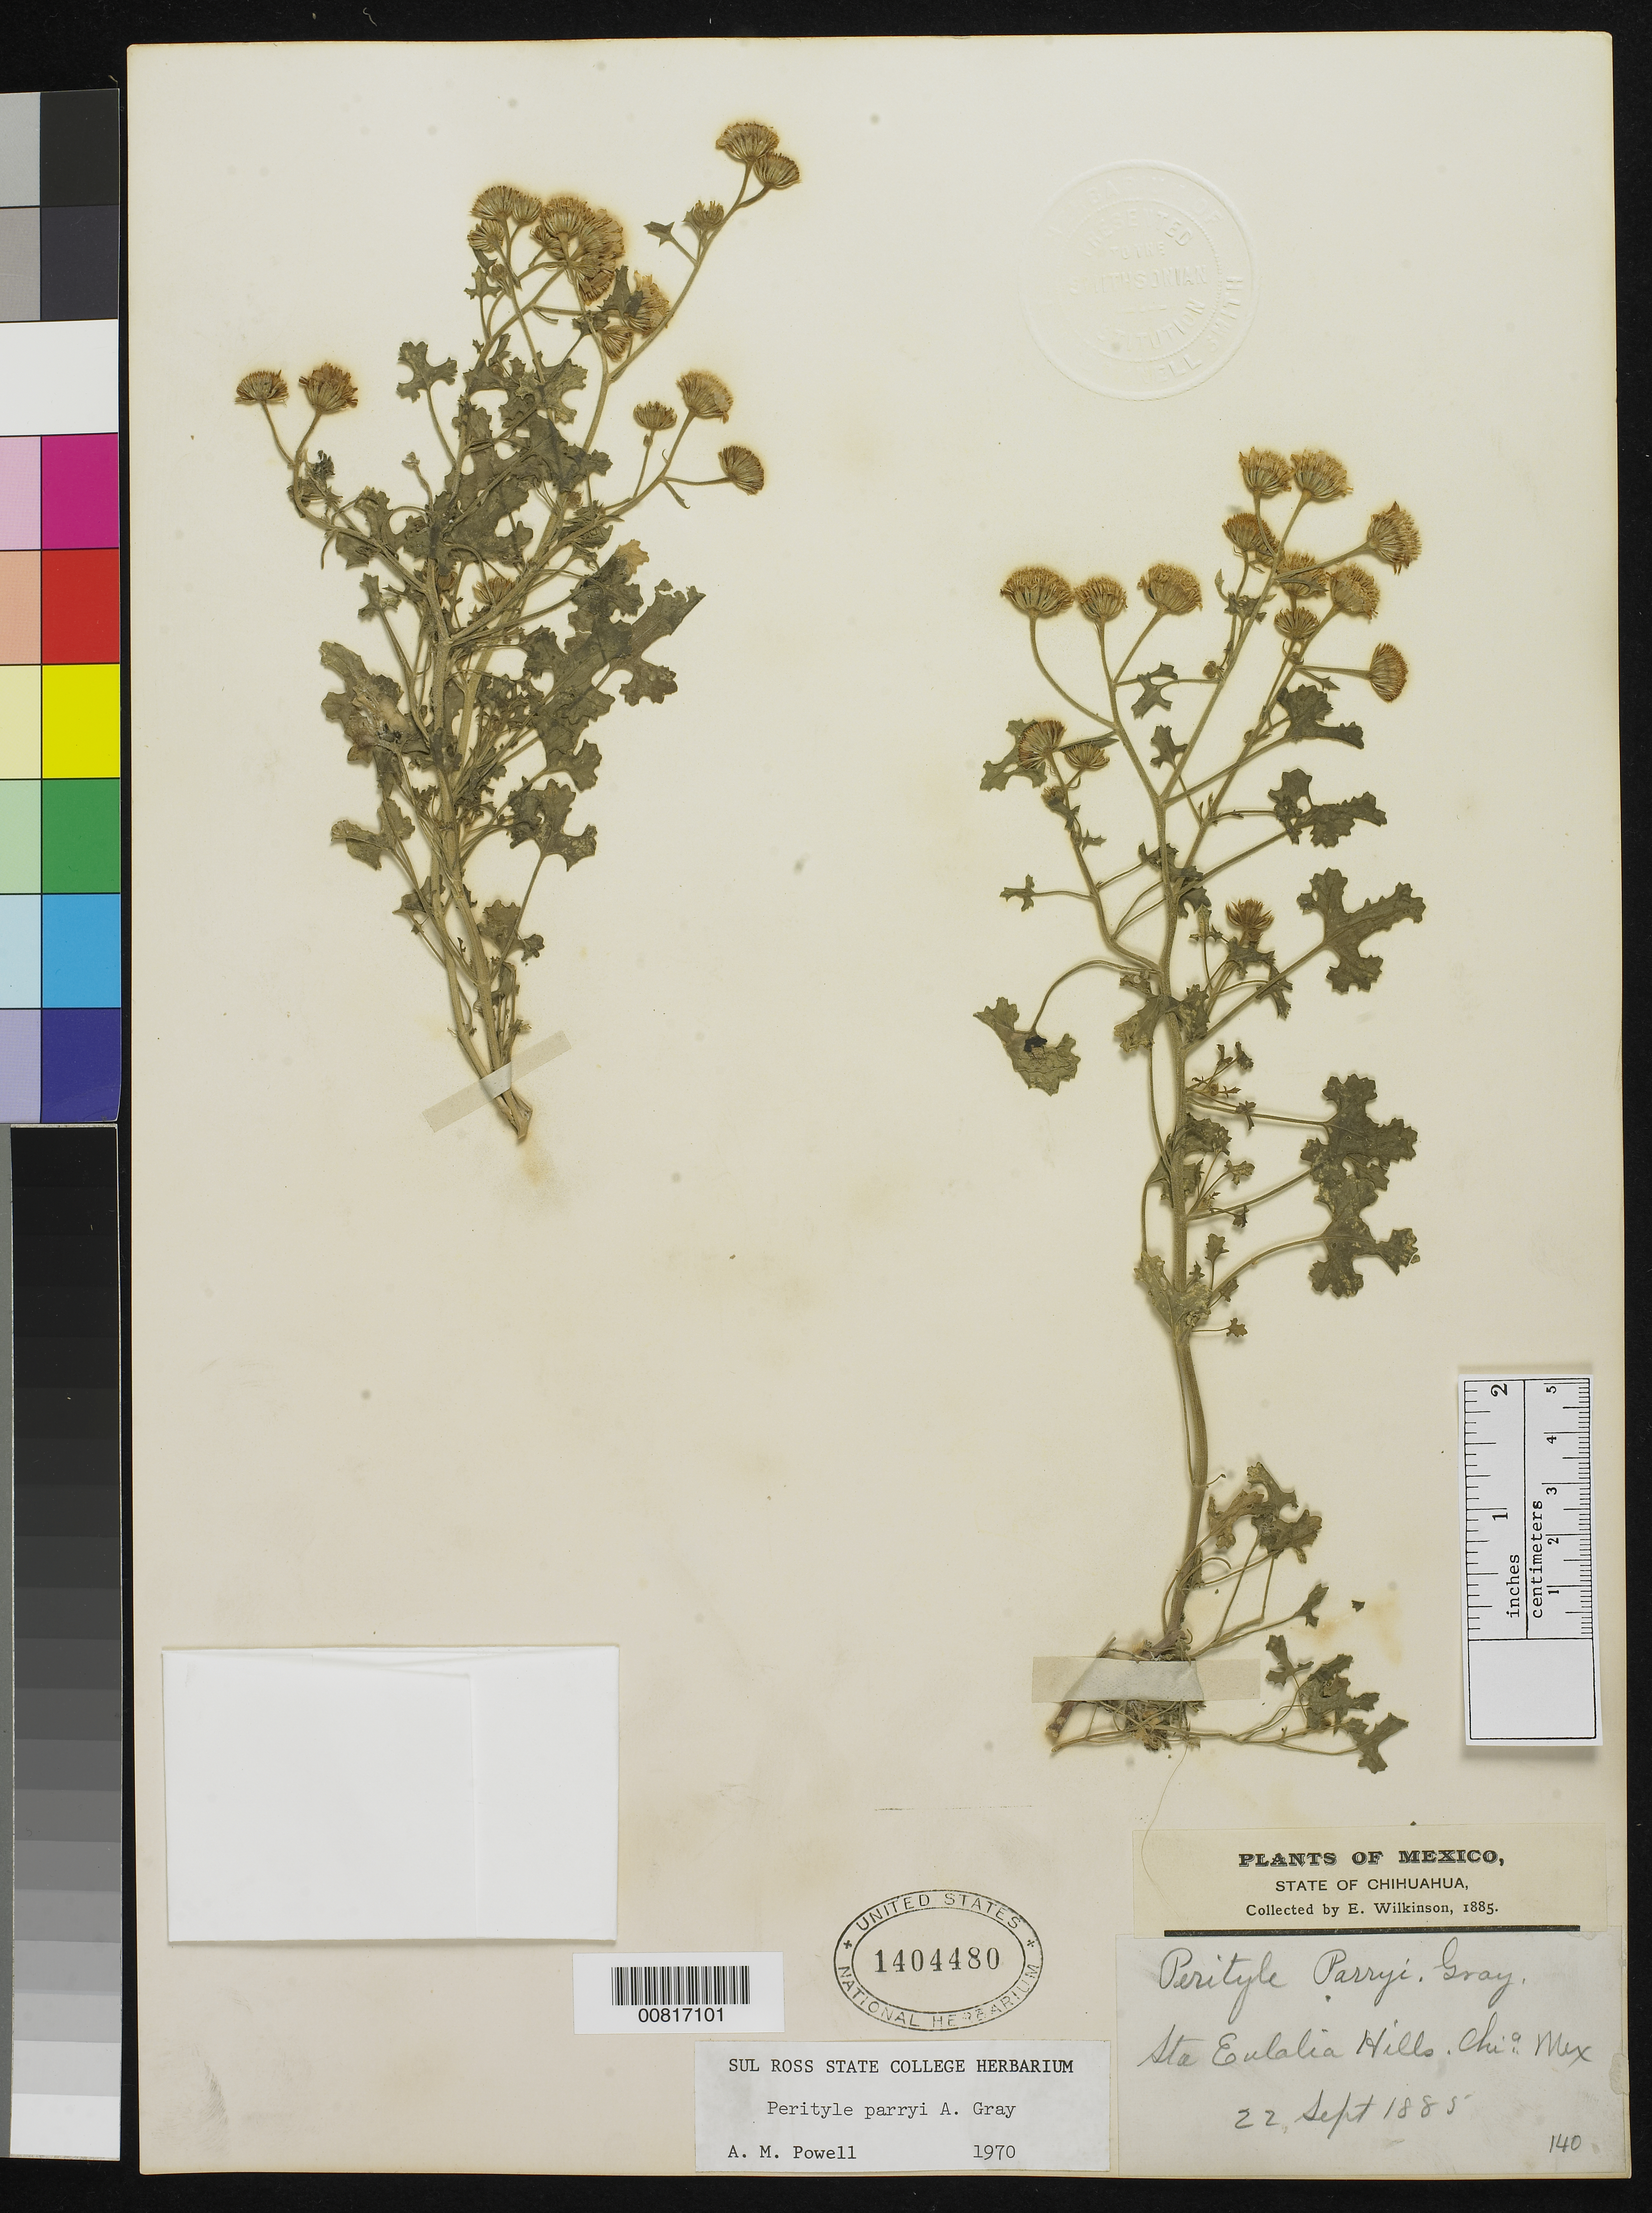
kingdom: Plantae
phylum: Tracheophyta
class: Magnoliopsida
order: Asterales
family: Asteraceae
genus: Perityle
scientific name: Perityle parryi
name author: A. Gray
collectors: E. Wilkinson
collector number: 140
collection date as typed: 22 Sep 1885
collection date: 1885-09-22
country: Mexico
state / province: Chihuahua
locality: Sta. Eulalia Hills, Chihuahua.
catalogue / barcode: US 1404480